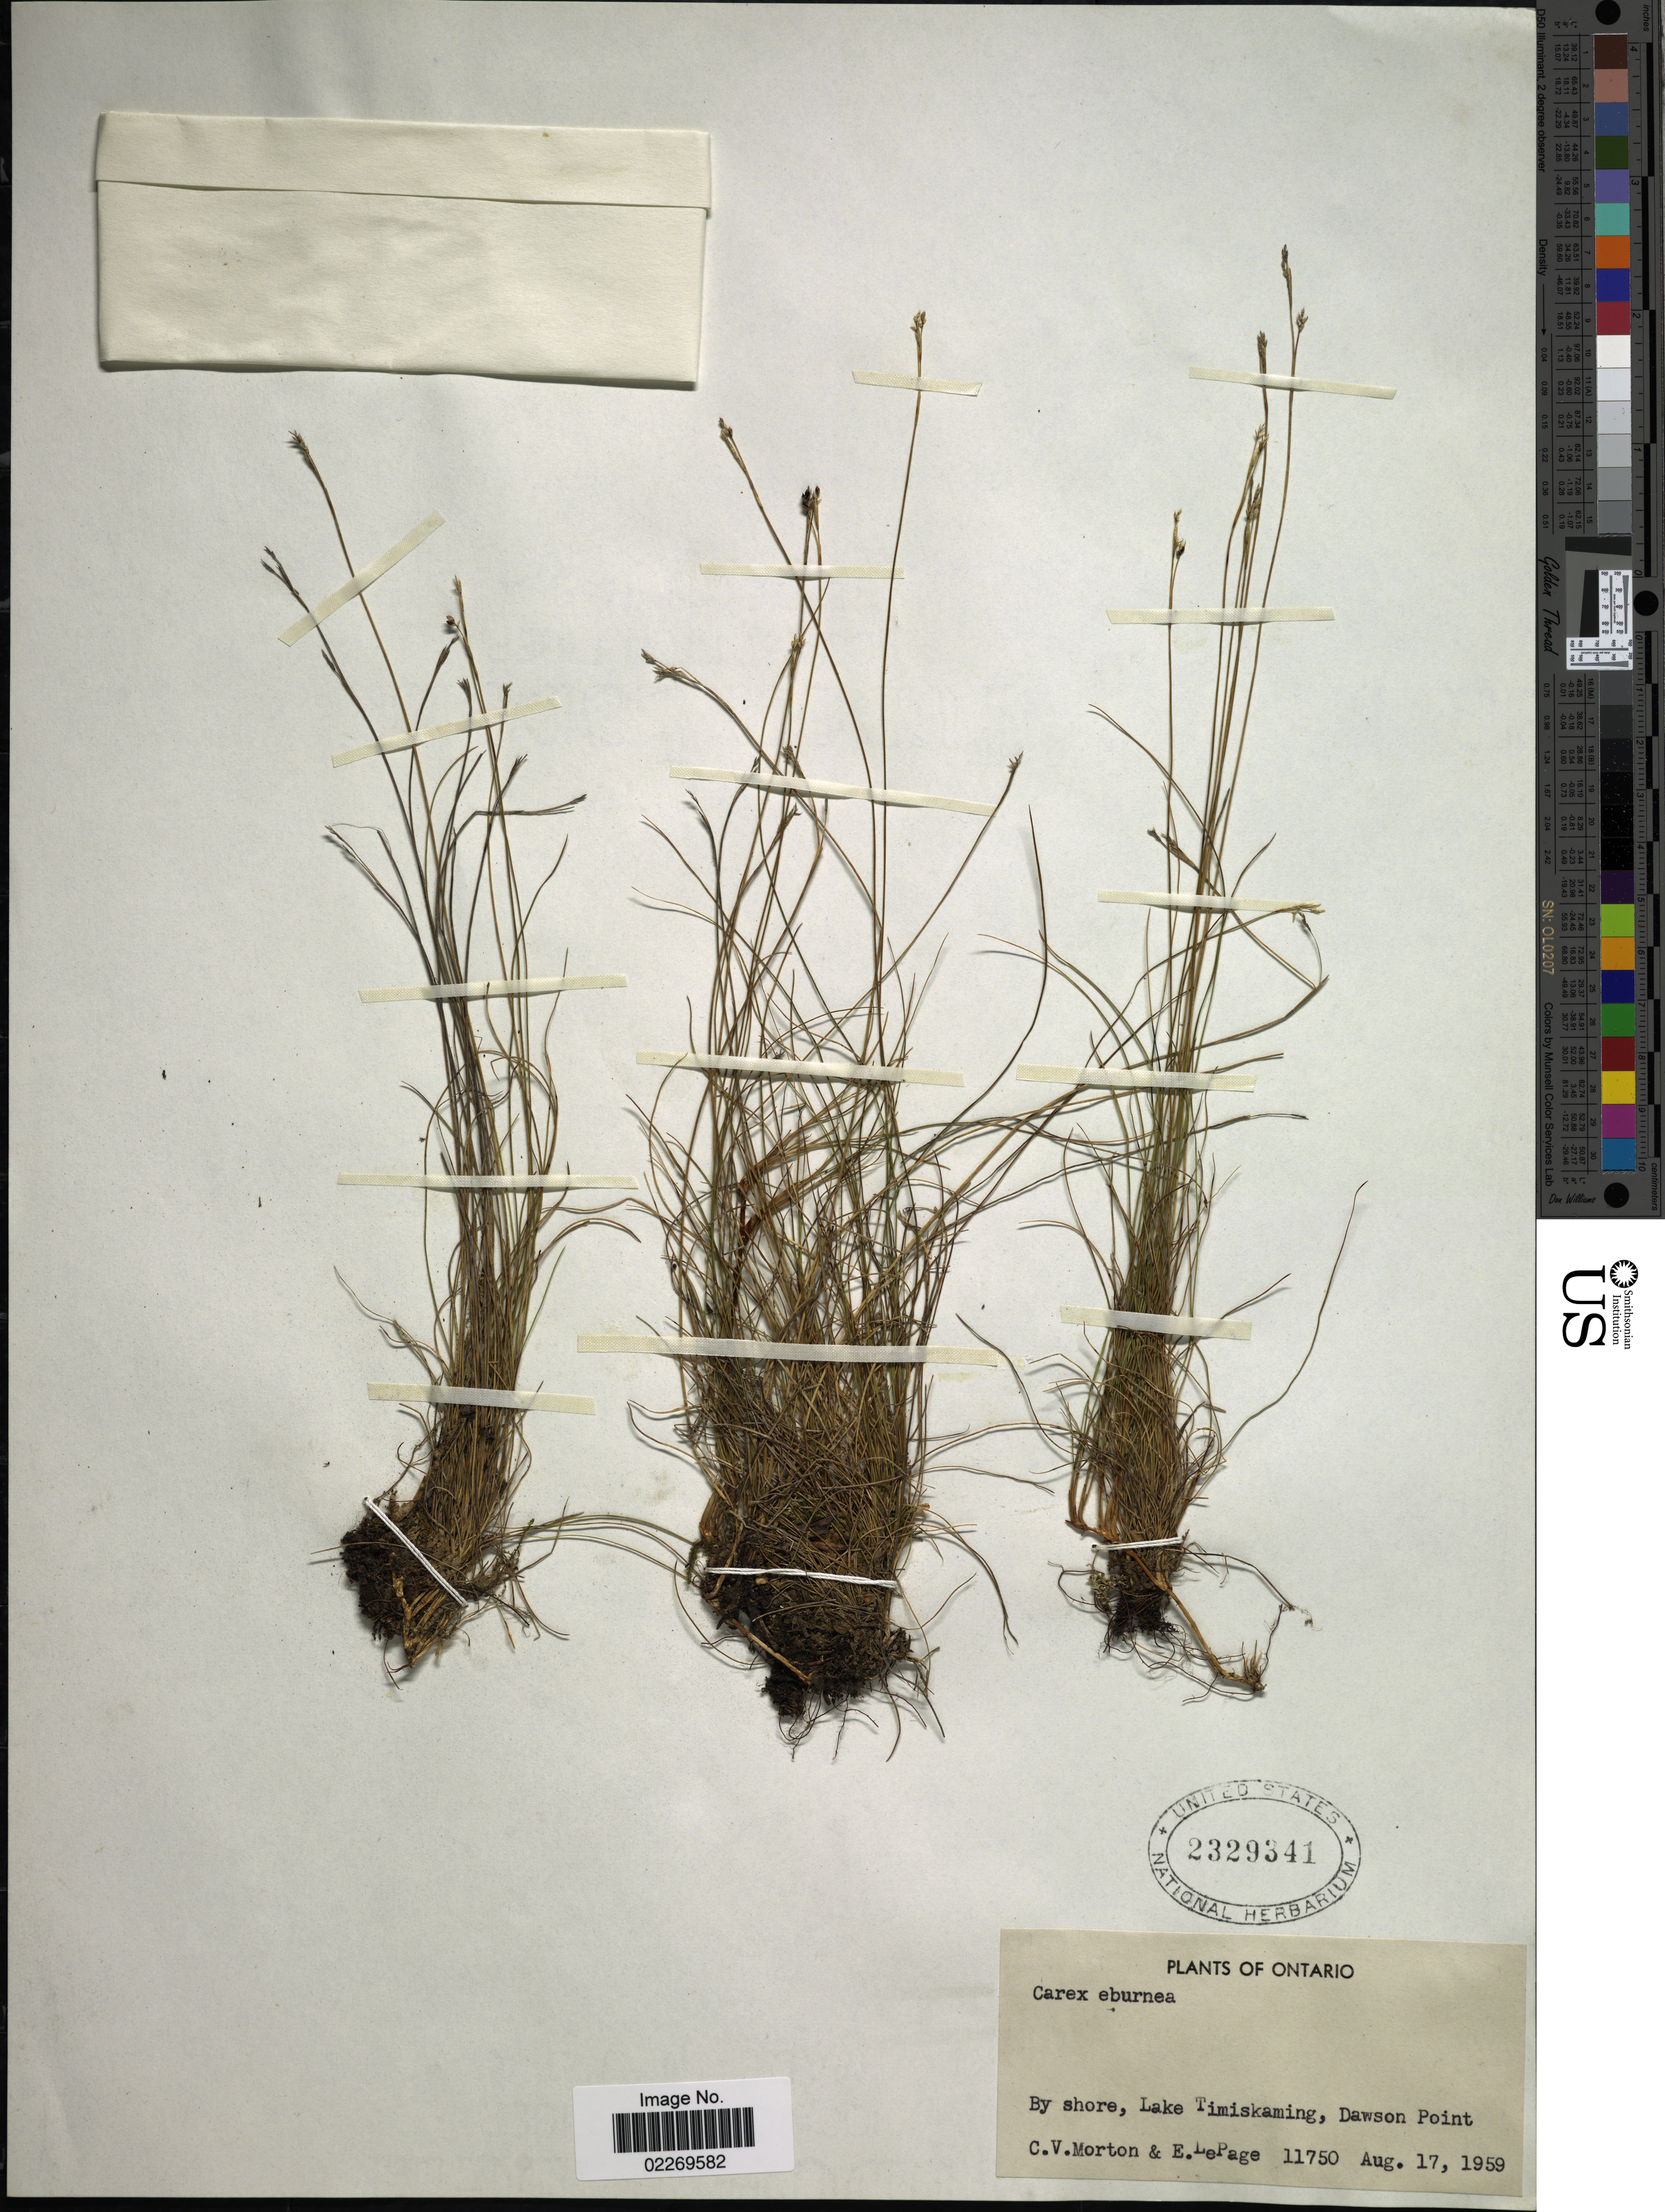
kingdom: Plantae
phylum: Tracheophyta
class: Liliopsida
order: Poales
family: Cyperaceae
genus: Carex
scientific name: Carex eburnea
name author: Boott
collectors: C. V. Morton & E. Lepage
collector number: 11750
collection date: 1959-08-17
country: Canada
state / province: Ontario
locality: By shore, Lake Timiskaming, Dawson Point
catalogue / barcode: US 2329341